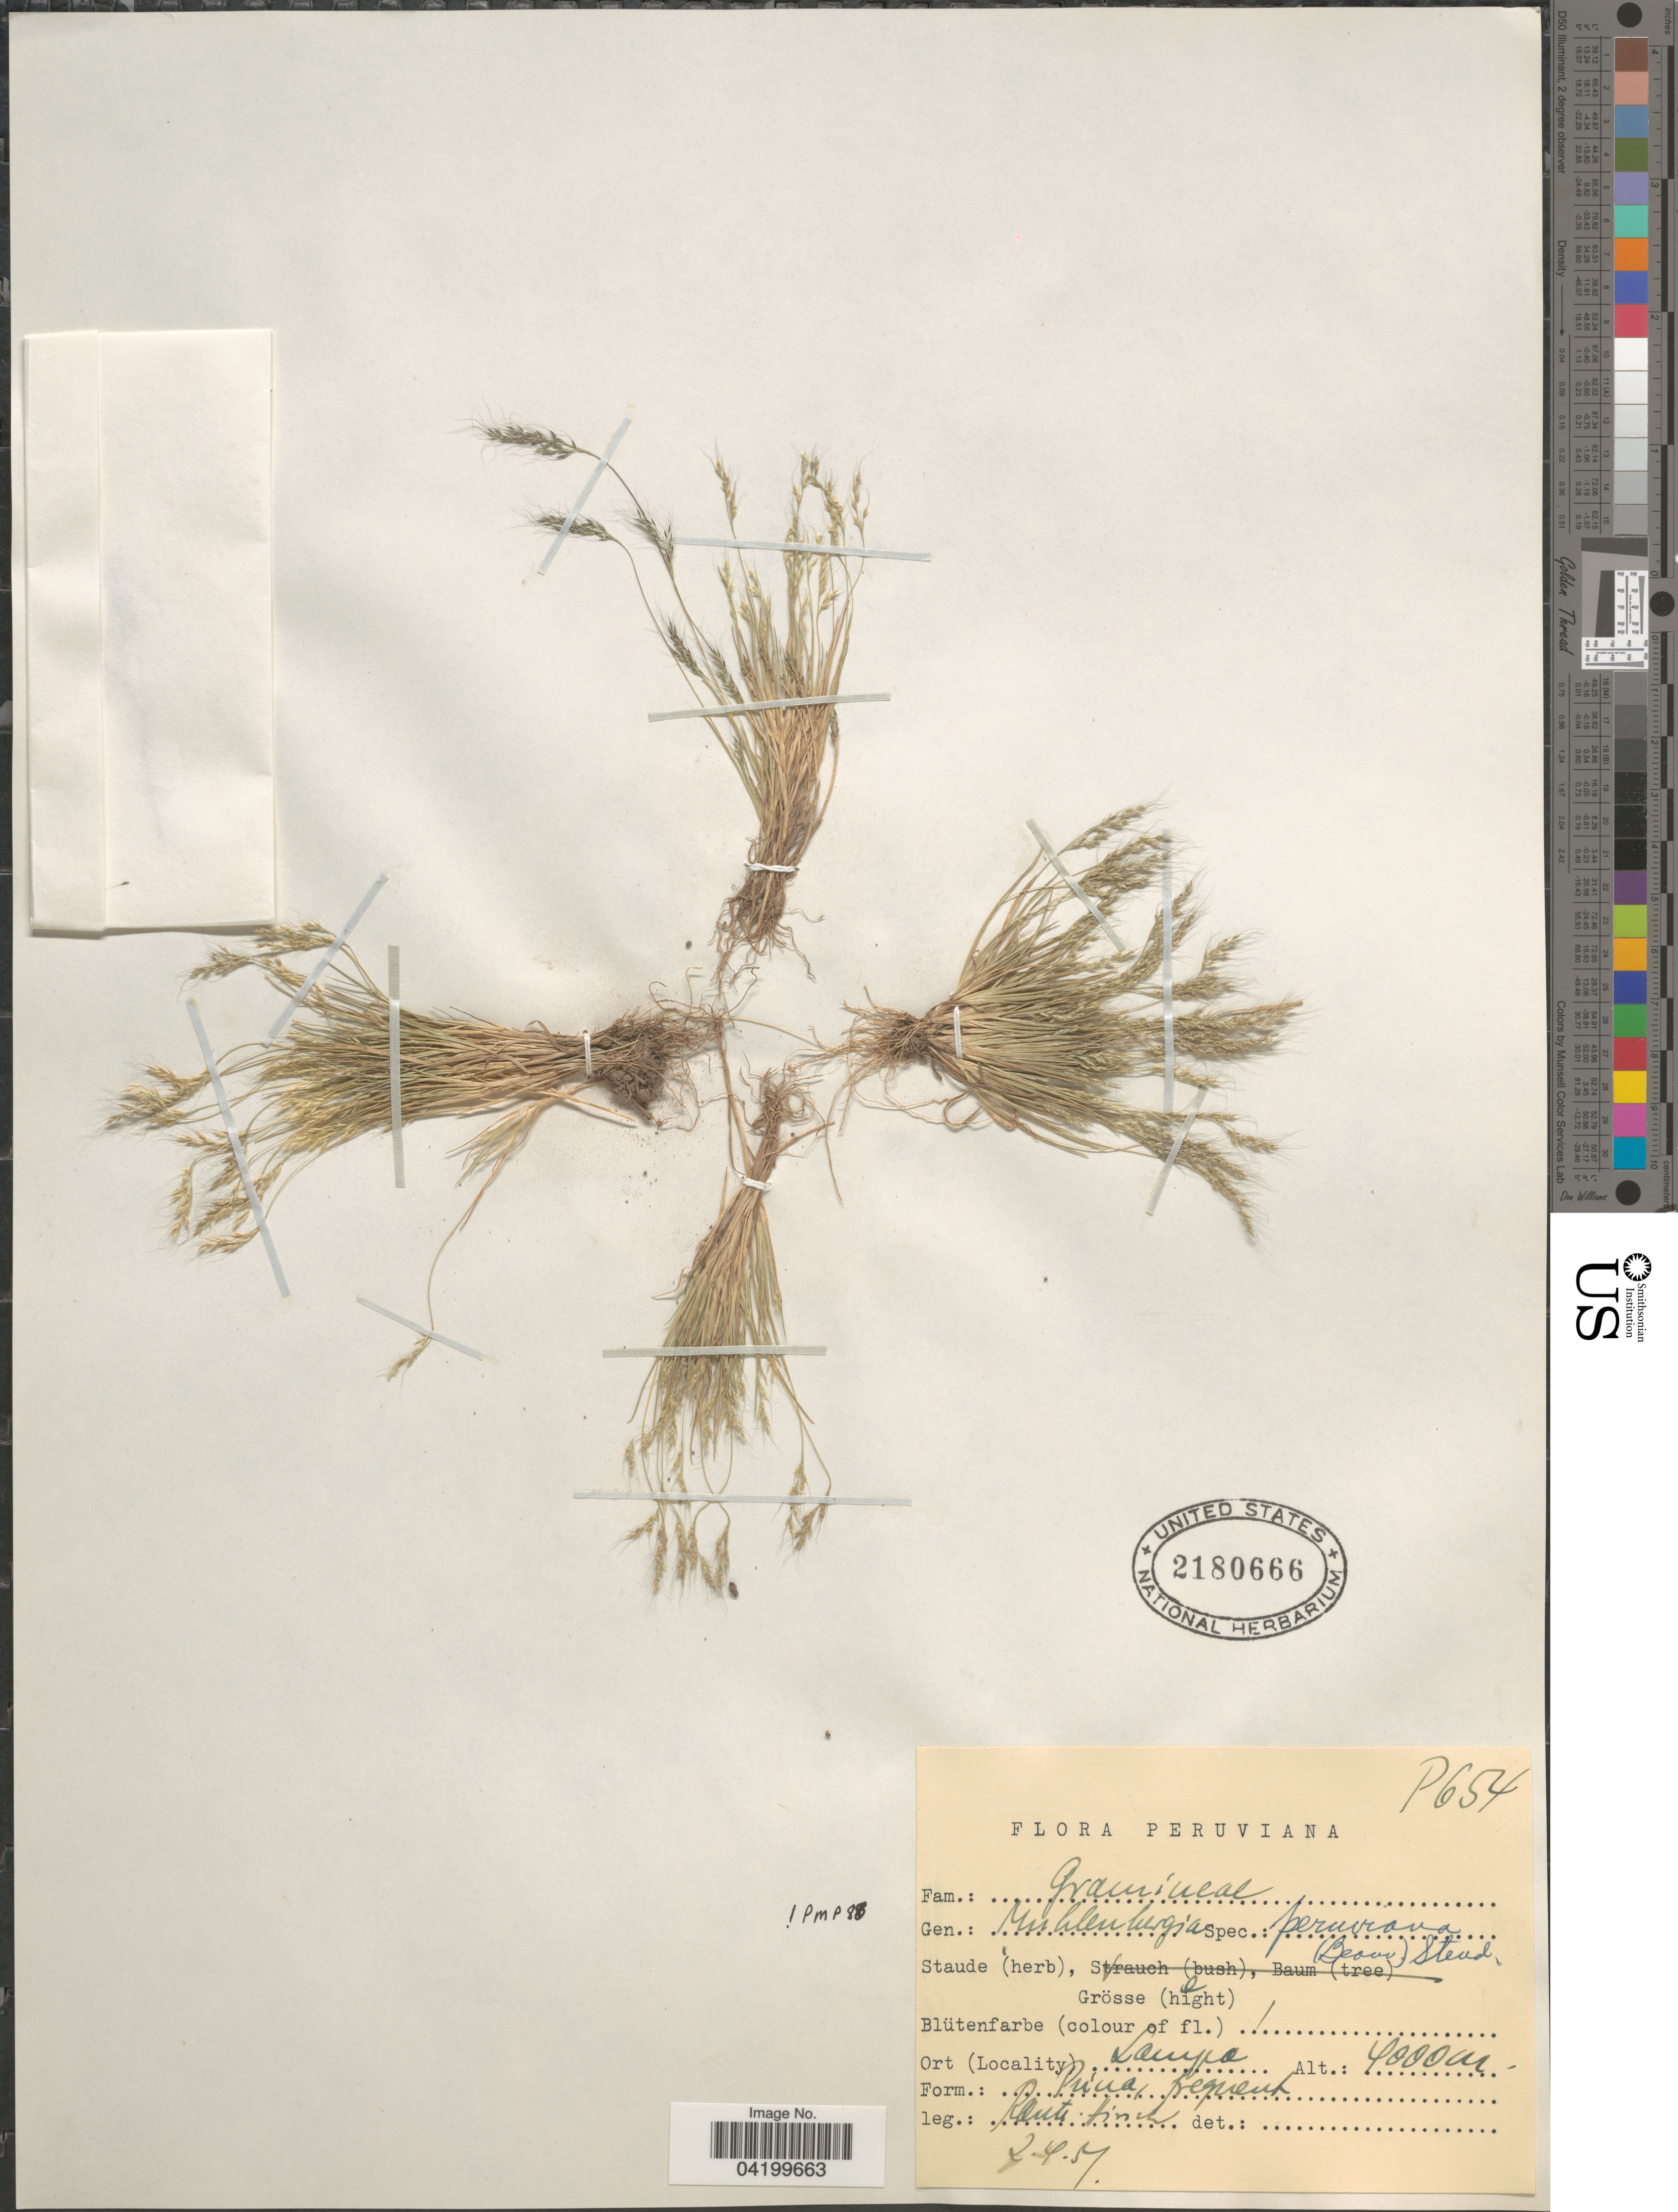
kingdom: Plantae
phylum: Tracheophyta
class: Liliopsida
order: Poales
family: Poaceae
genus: Muhlenbergia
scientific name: Muhlenbergia peruviana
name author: (P. Beauv.) Steud.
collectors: -. Rauh & Hirsch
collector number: P654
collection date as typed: Transcribed d/m/y: 2/4/51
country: Peru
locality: Lampa.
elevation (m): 4000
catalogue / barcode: US 2180666